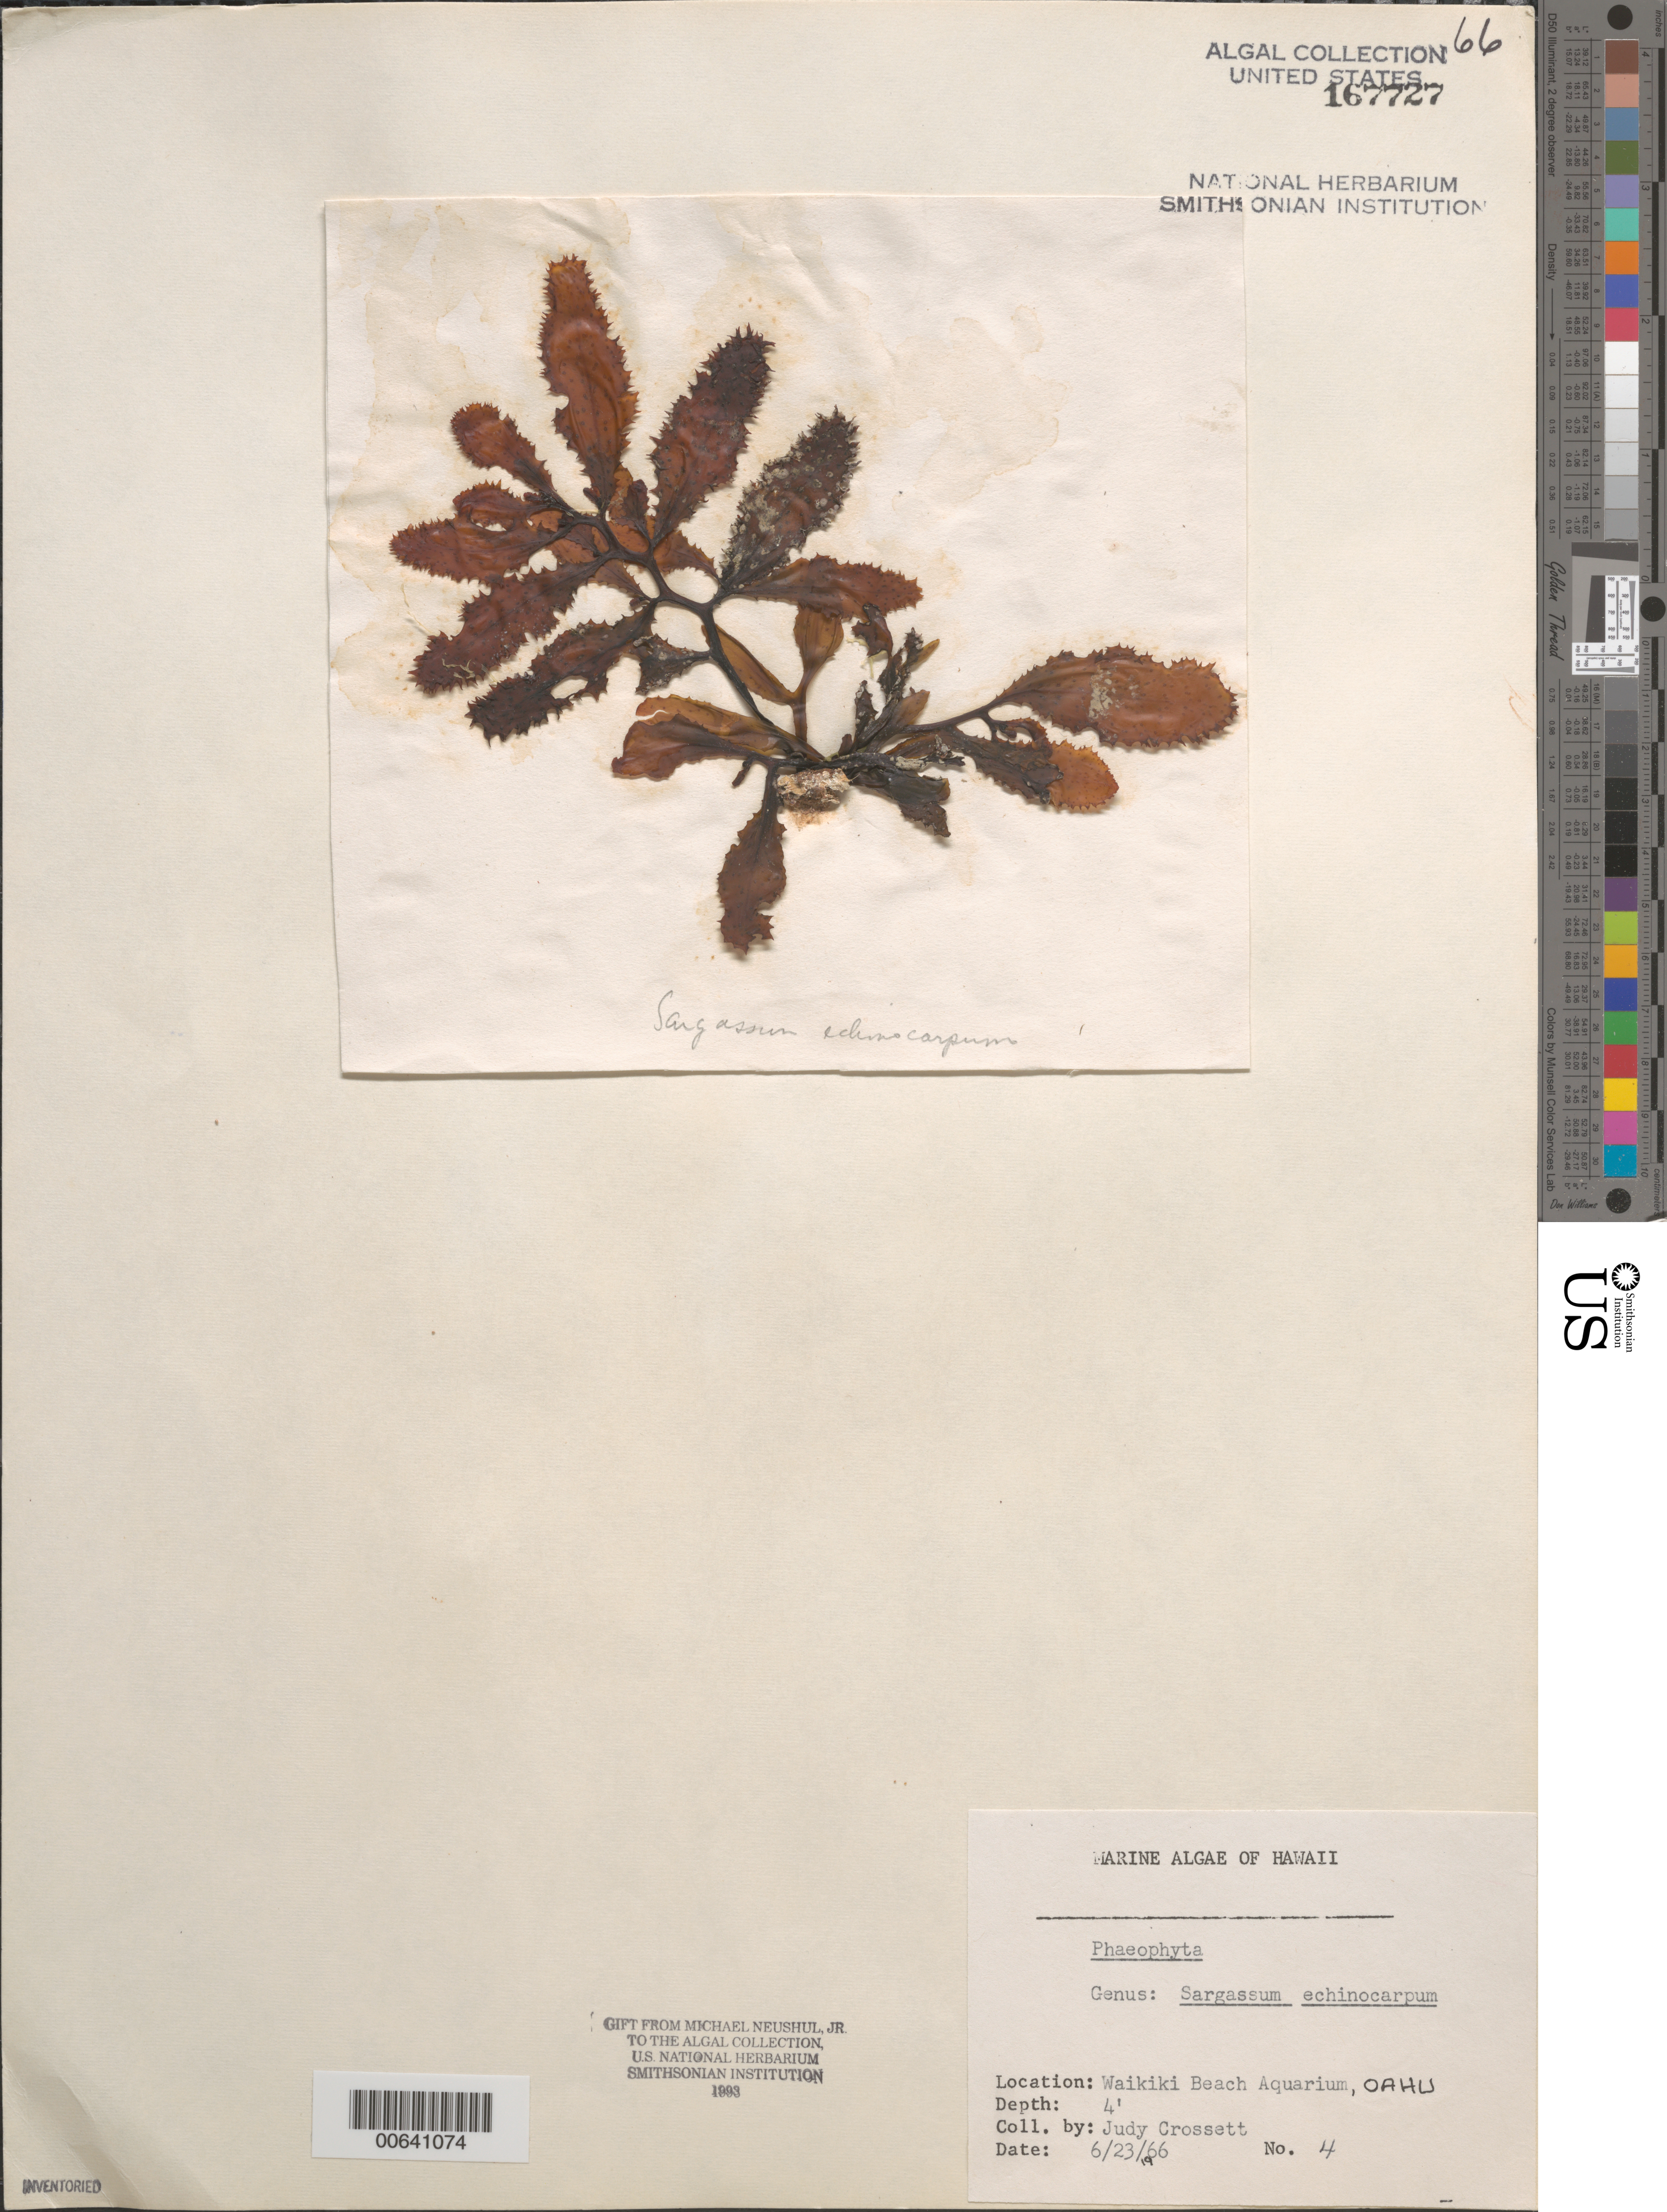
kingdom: Chromista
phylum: Ochrophyta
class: Phaeophyceae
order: Fucales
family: Sargassaceae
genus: Sargassum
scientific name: Sargassum aquifolium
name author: (Turner) C. Agardh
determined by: Algae name updating Project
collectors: J. Crossett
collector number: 4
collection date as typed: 23 Jun 1966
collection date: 1966-06-23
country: United States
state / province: Hawaii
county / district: Honolulu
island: Oahu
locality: Waikiki Beach Aquarium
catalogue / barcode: US 167727